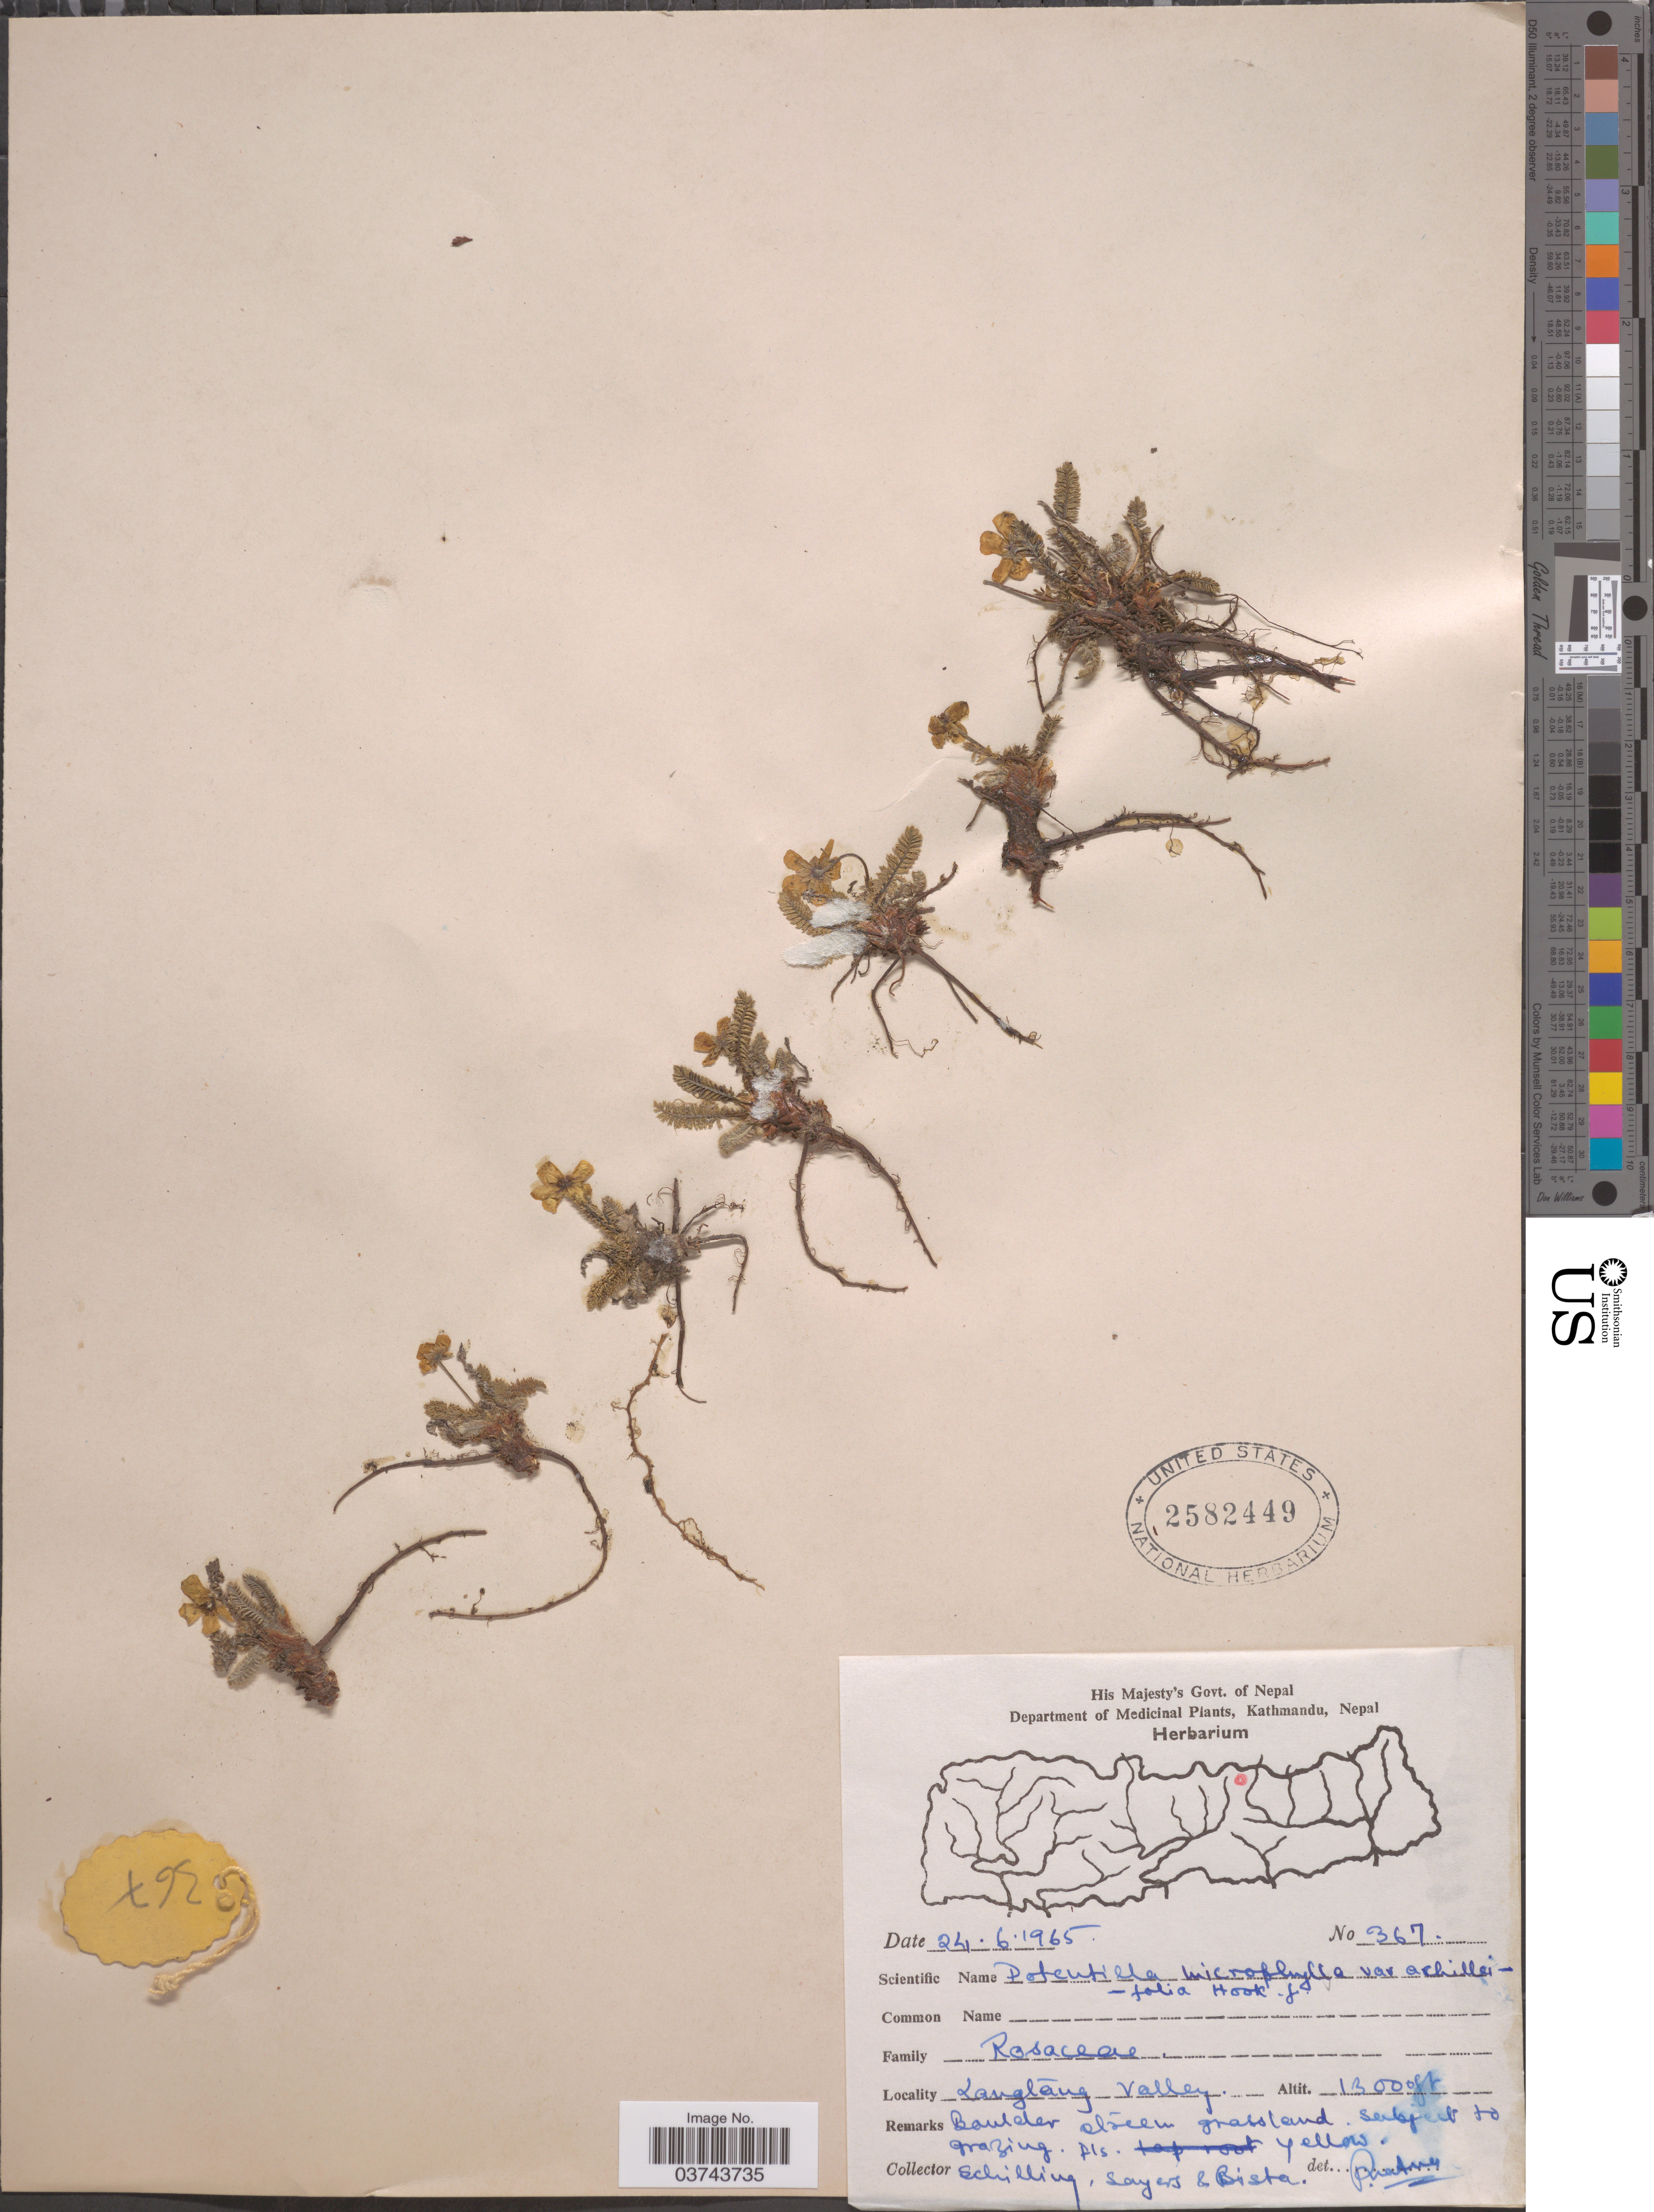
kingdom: Plantae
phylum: Tracheophyta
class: Magnoliopsida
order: Rosales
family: Rosaceae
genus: Potentilla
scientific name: Potentilla microphylla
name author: D. Don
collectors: Schilling, --, -. Sayers & -. Bista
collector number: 367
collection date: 1965-06-24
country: Nepal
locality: Langtang Valley.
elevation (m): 3962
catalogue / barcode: US 2582449